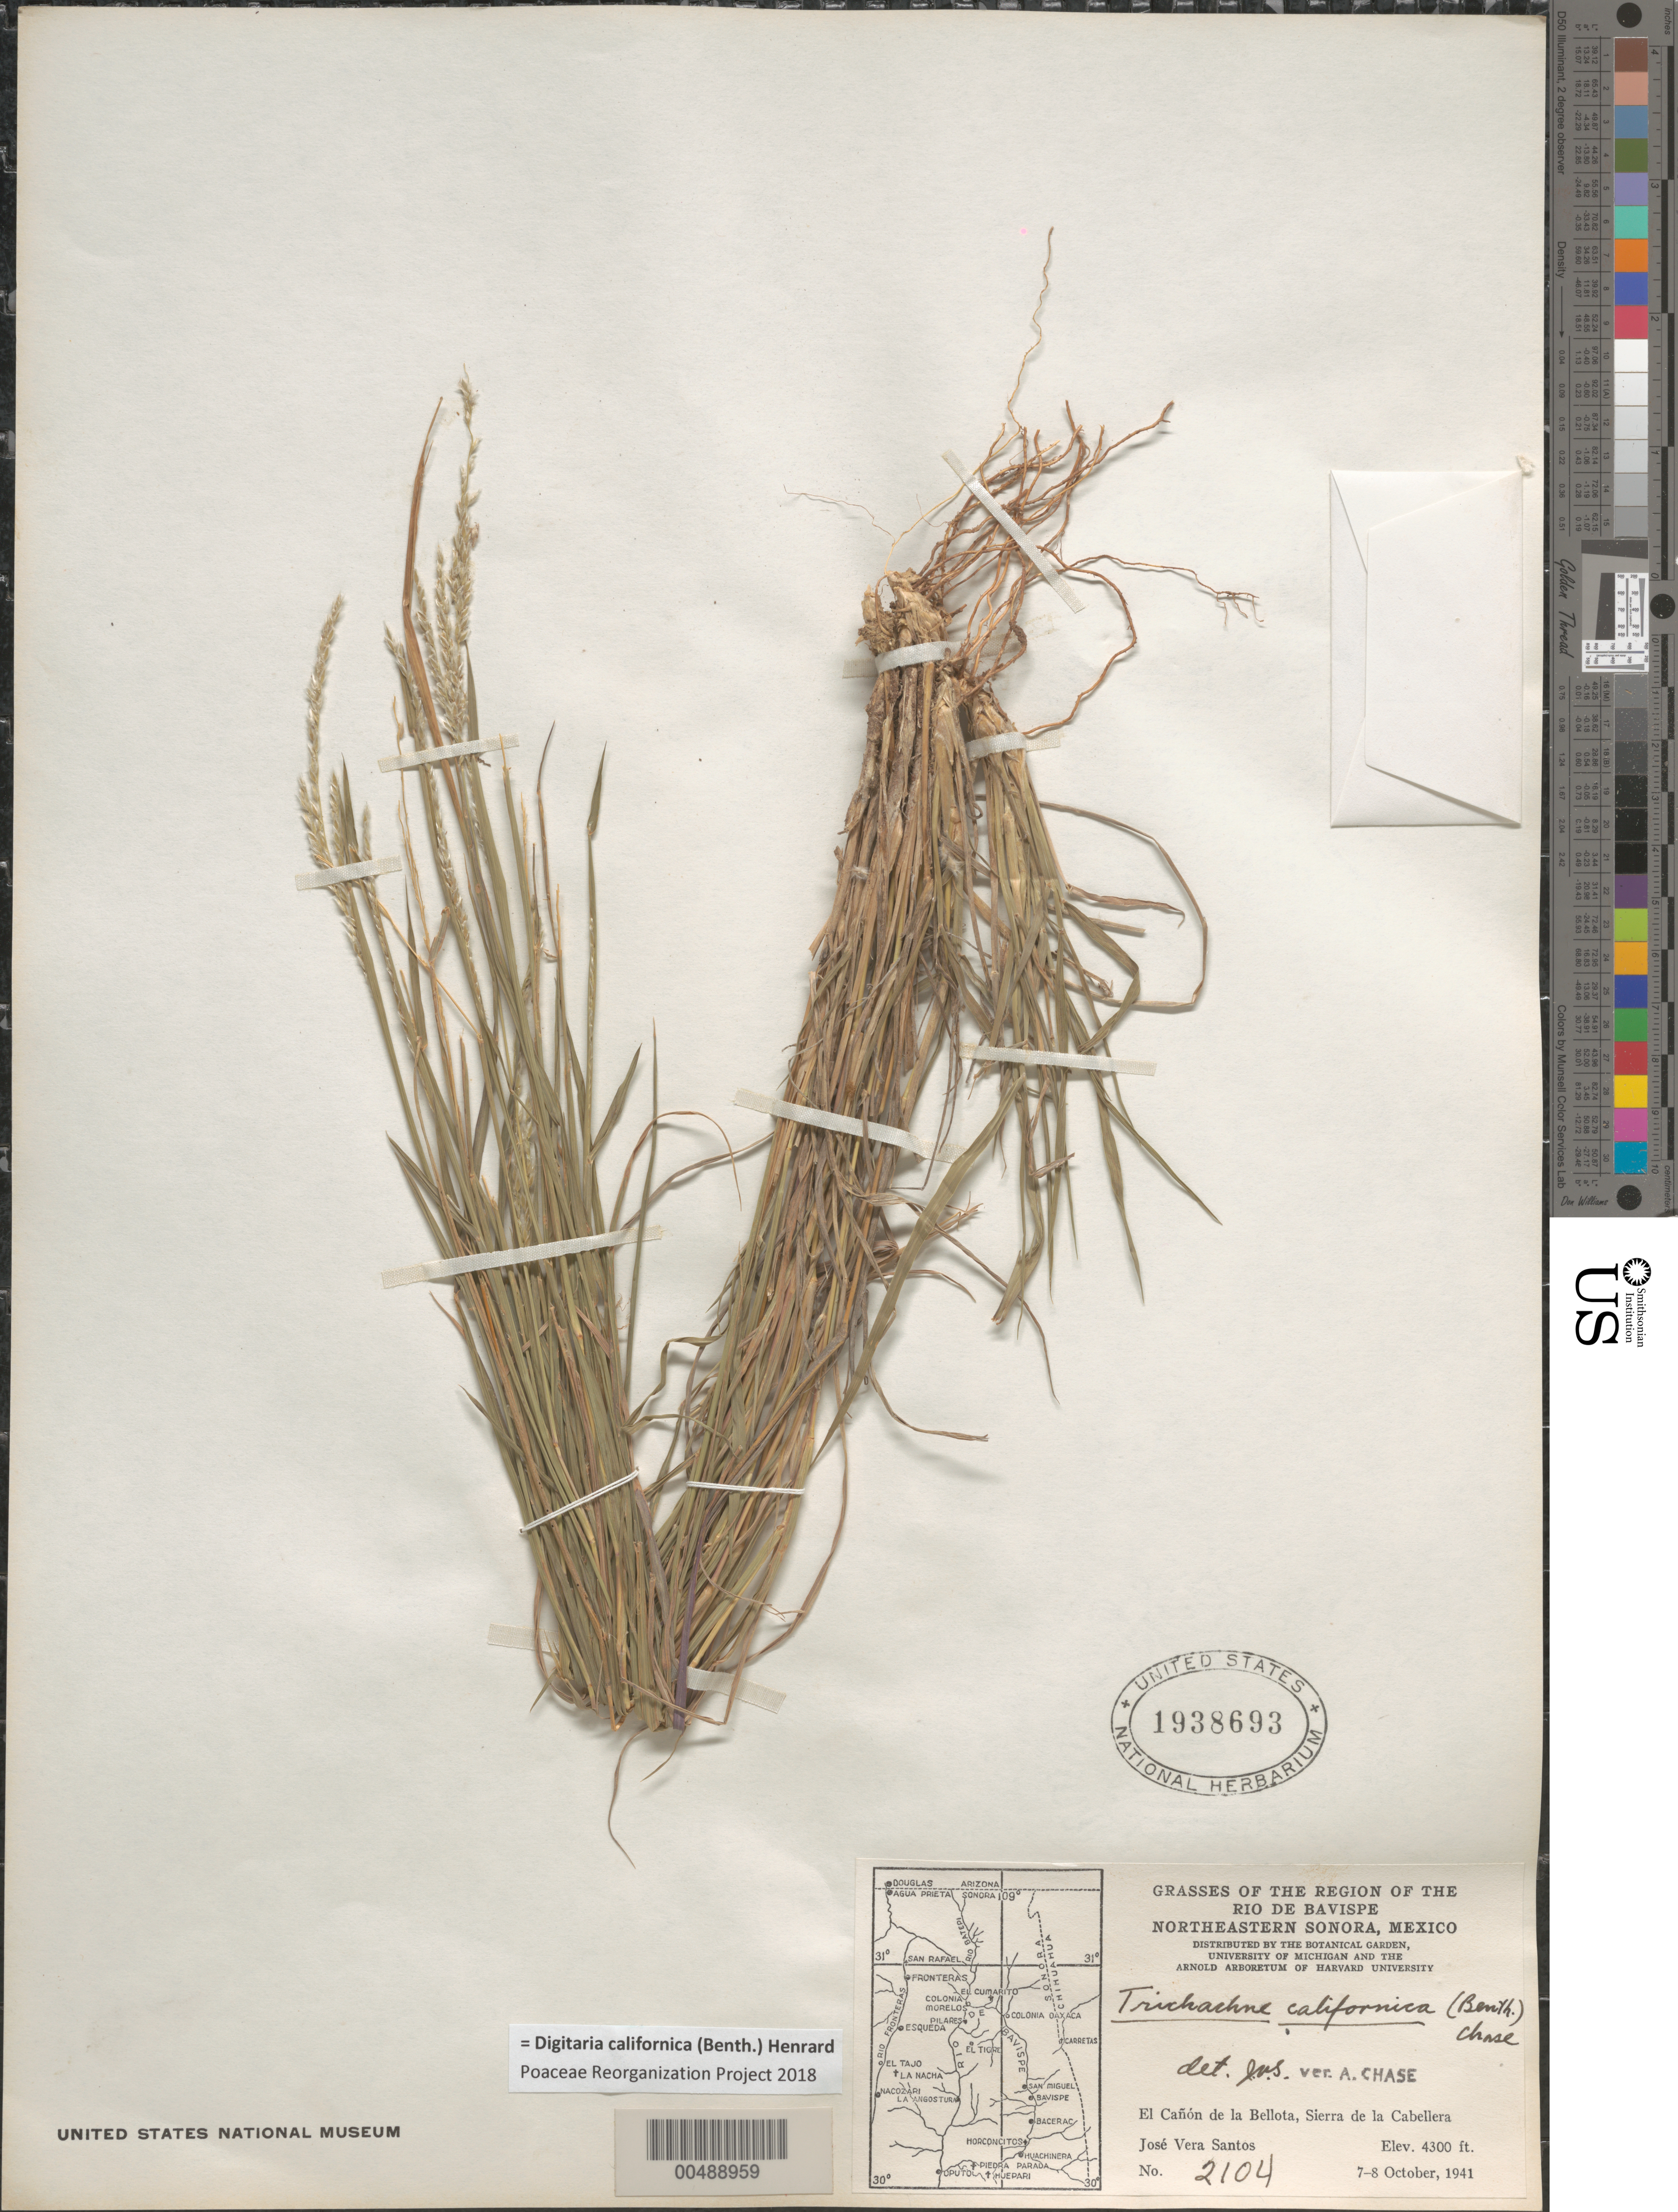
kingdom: Plantae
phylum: Tracheophyta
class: Liliopsida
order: Poales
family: Poaceae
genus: Digitaria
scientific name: Digitaria californica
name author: (Benth.) Henr.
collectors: J. V. Santos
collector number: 2104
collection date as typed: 7 Oct 1941 to 8 Oct 1941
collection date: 1941-10-07/1941-10-08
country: Mexico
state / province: Sonora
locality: El Cañón de la Bellota, Sierra de la Cabellera, region of the Rio de Bavispe, NE Sonora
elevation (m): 1311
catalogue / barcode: US 1938693